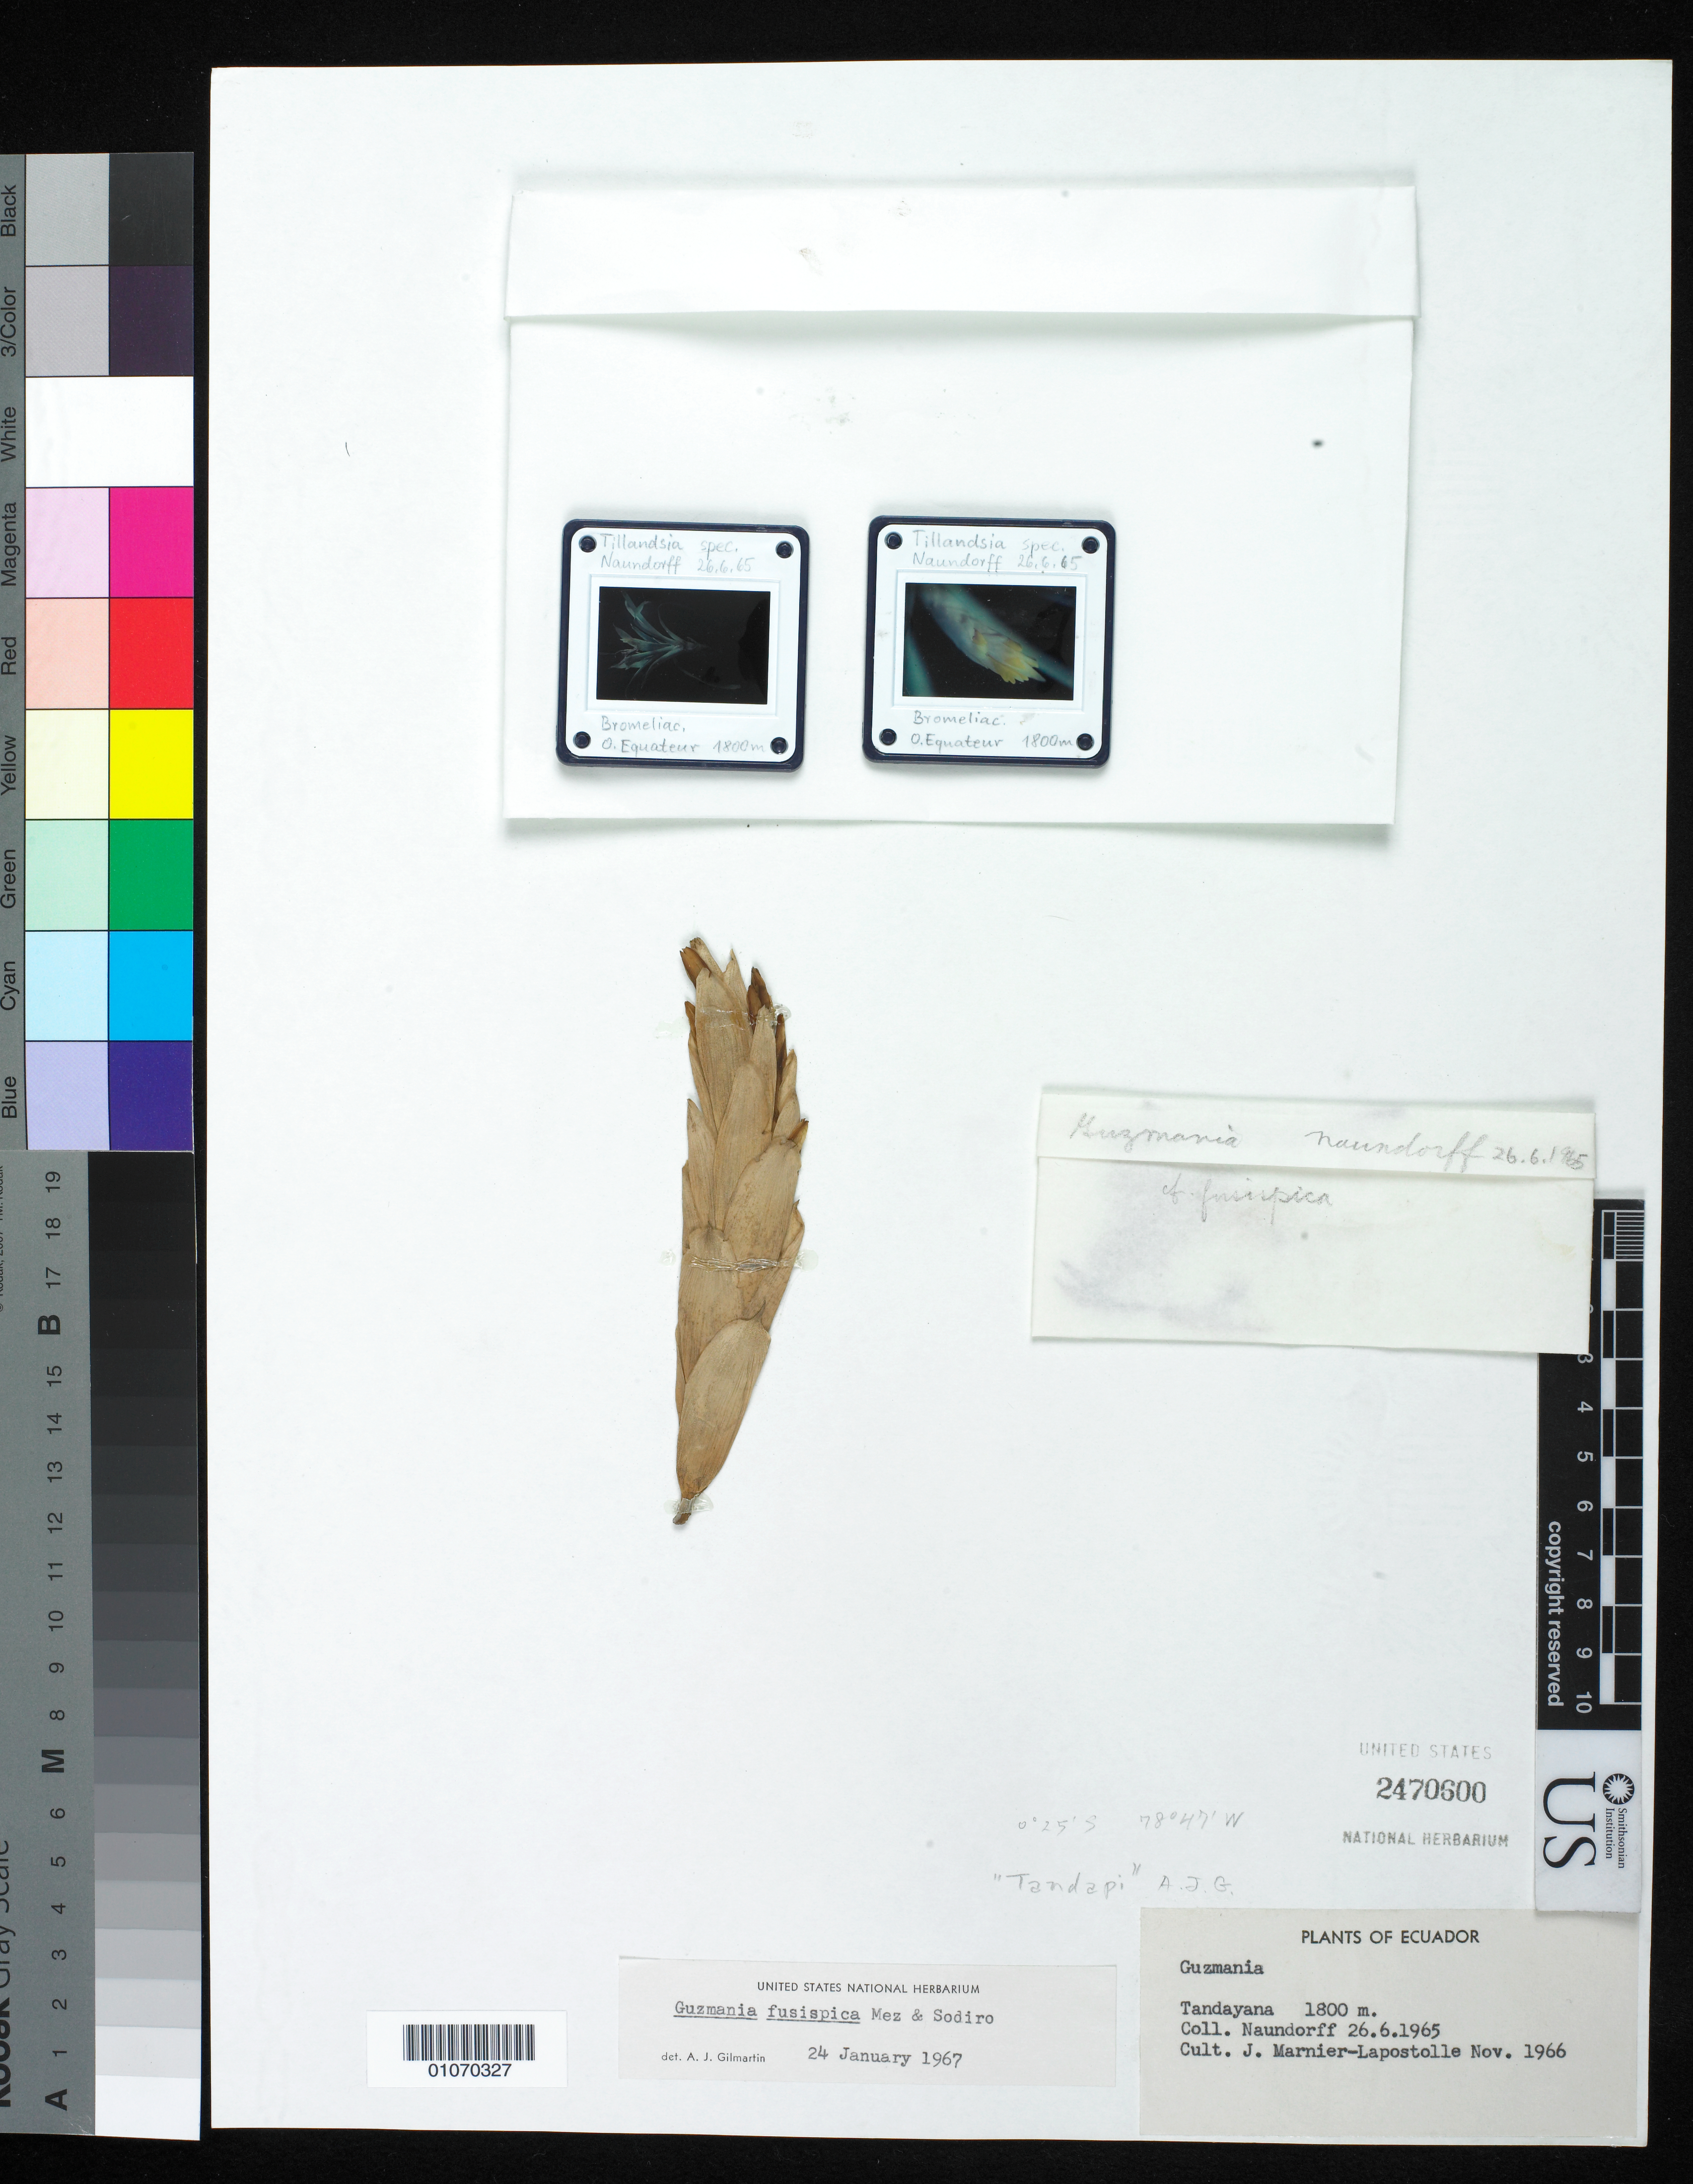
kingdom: Plantae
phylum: Tracheophyta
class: Liliopsida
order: Poales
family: Bromeliaceae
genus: Guzmania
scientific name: Guzmania fusispica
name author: Mez & Sodiro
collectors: J. Marnier-Lapostolle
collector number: s..n.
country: Ecuador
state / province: Pichincha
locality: Tandayana (Tandpi)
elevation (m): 1800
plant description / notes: Originally collected by Naundorff 26 Jun 1965.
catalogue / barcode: US 24706000